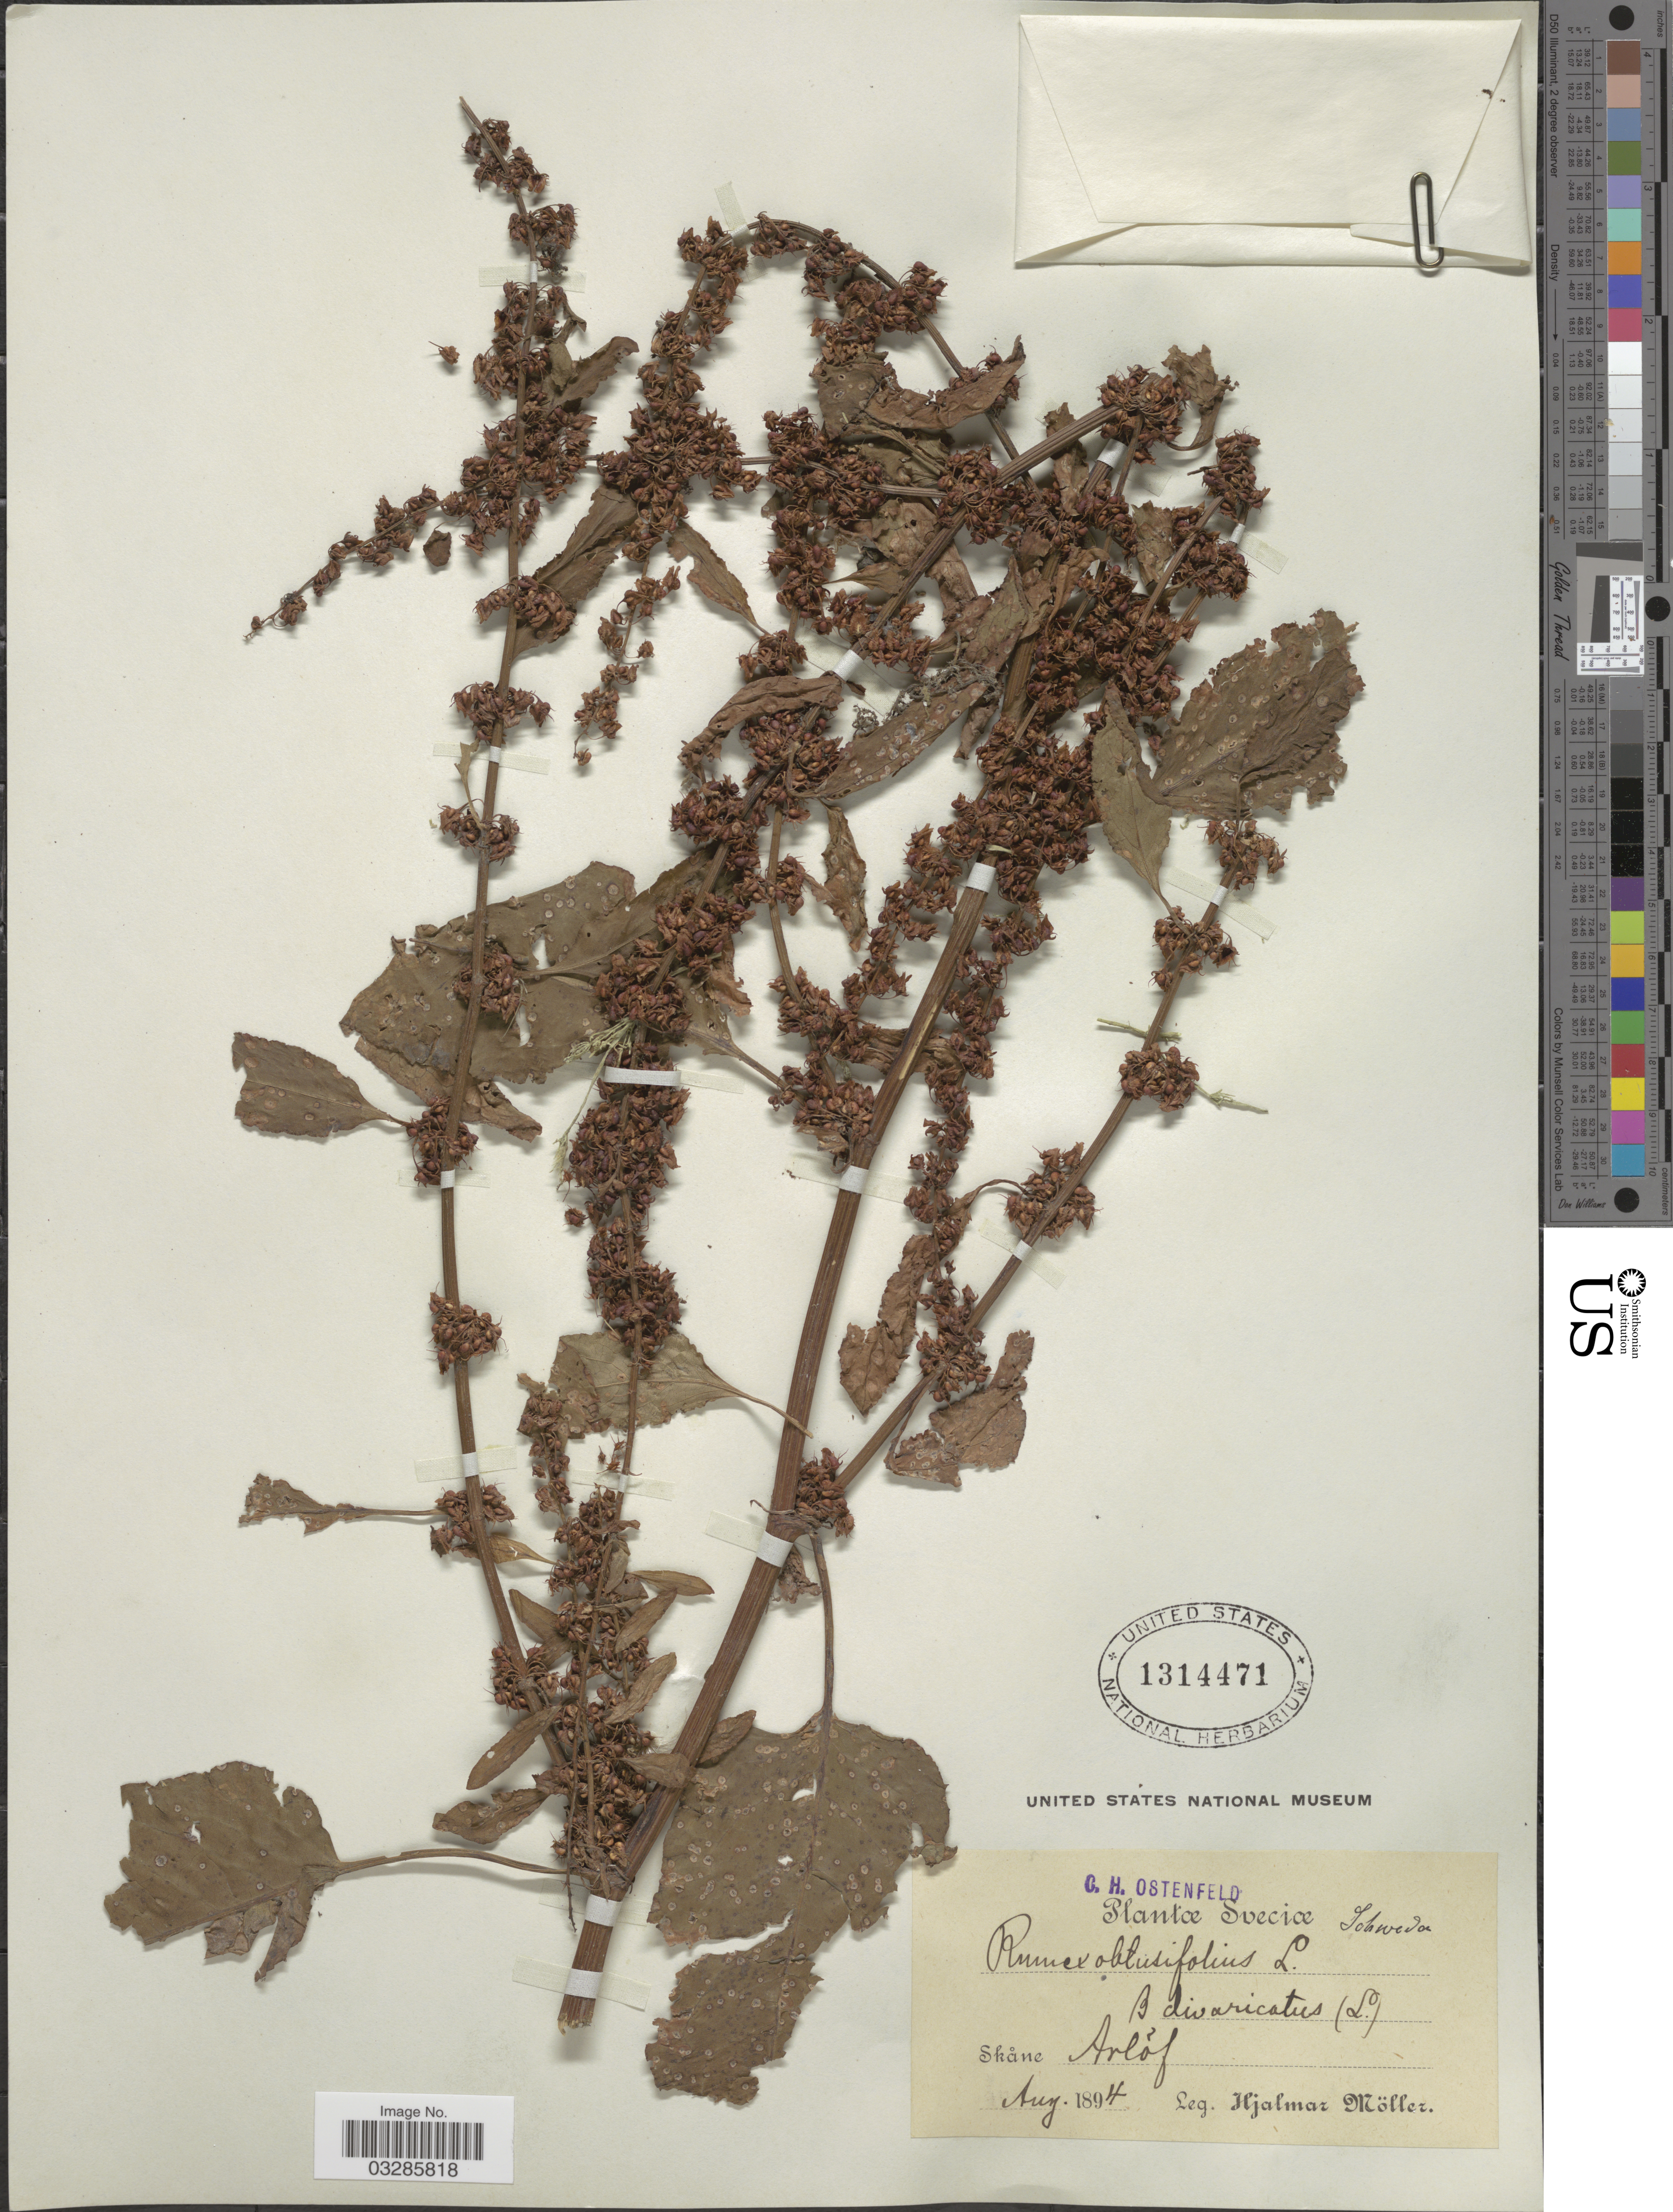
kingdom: Plantae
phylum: Tracheophyta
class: Magnoliopsida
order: Caryophyllales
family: Polygonaceae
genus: Rumex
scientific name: Rumex obtusifolius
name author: L.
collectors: H. Möller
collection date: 1894-08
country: Sweden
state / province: Skåne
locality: Suecice, Schweda, Arlof.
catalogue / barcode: US 1314471